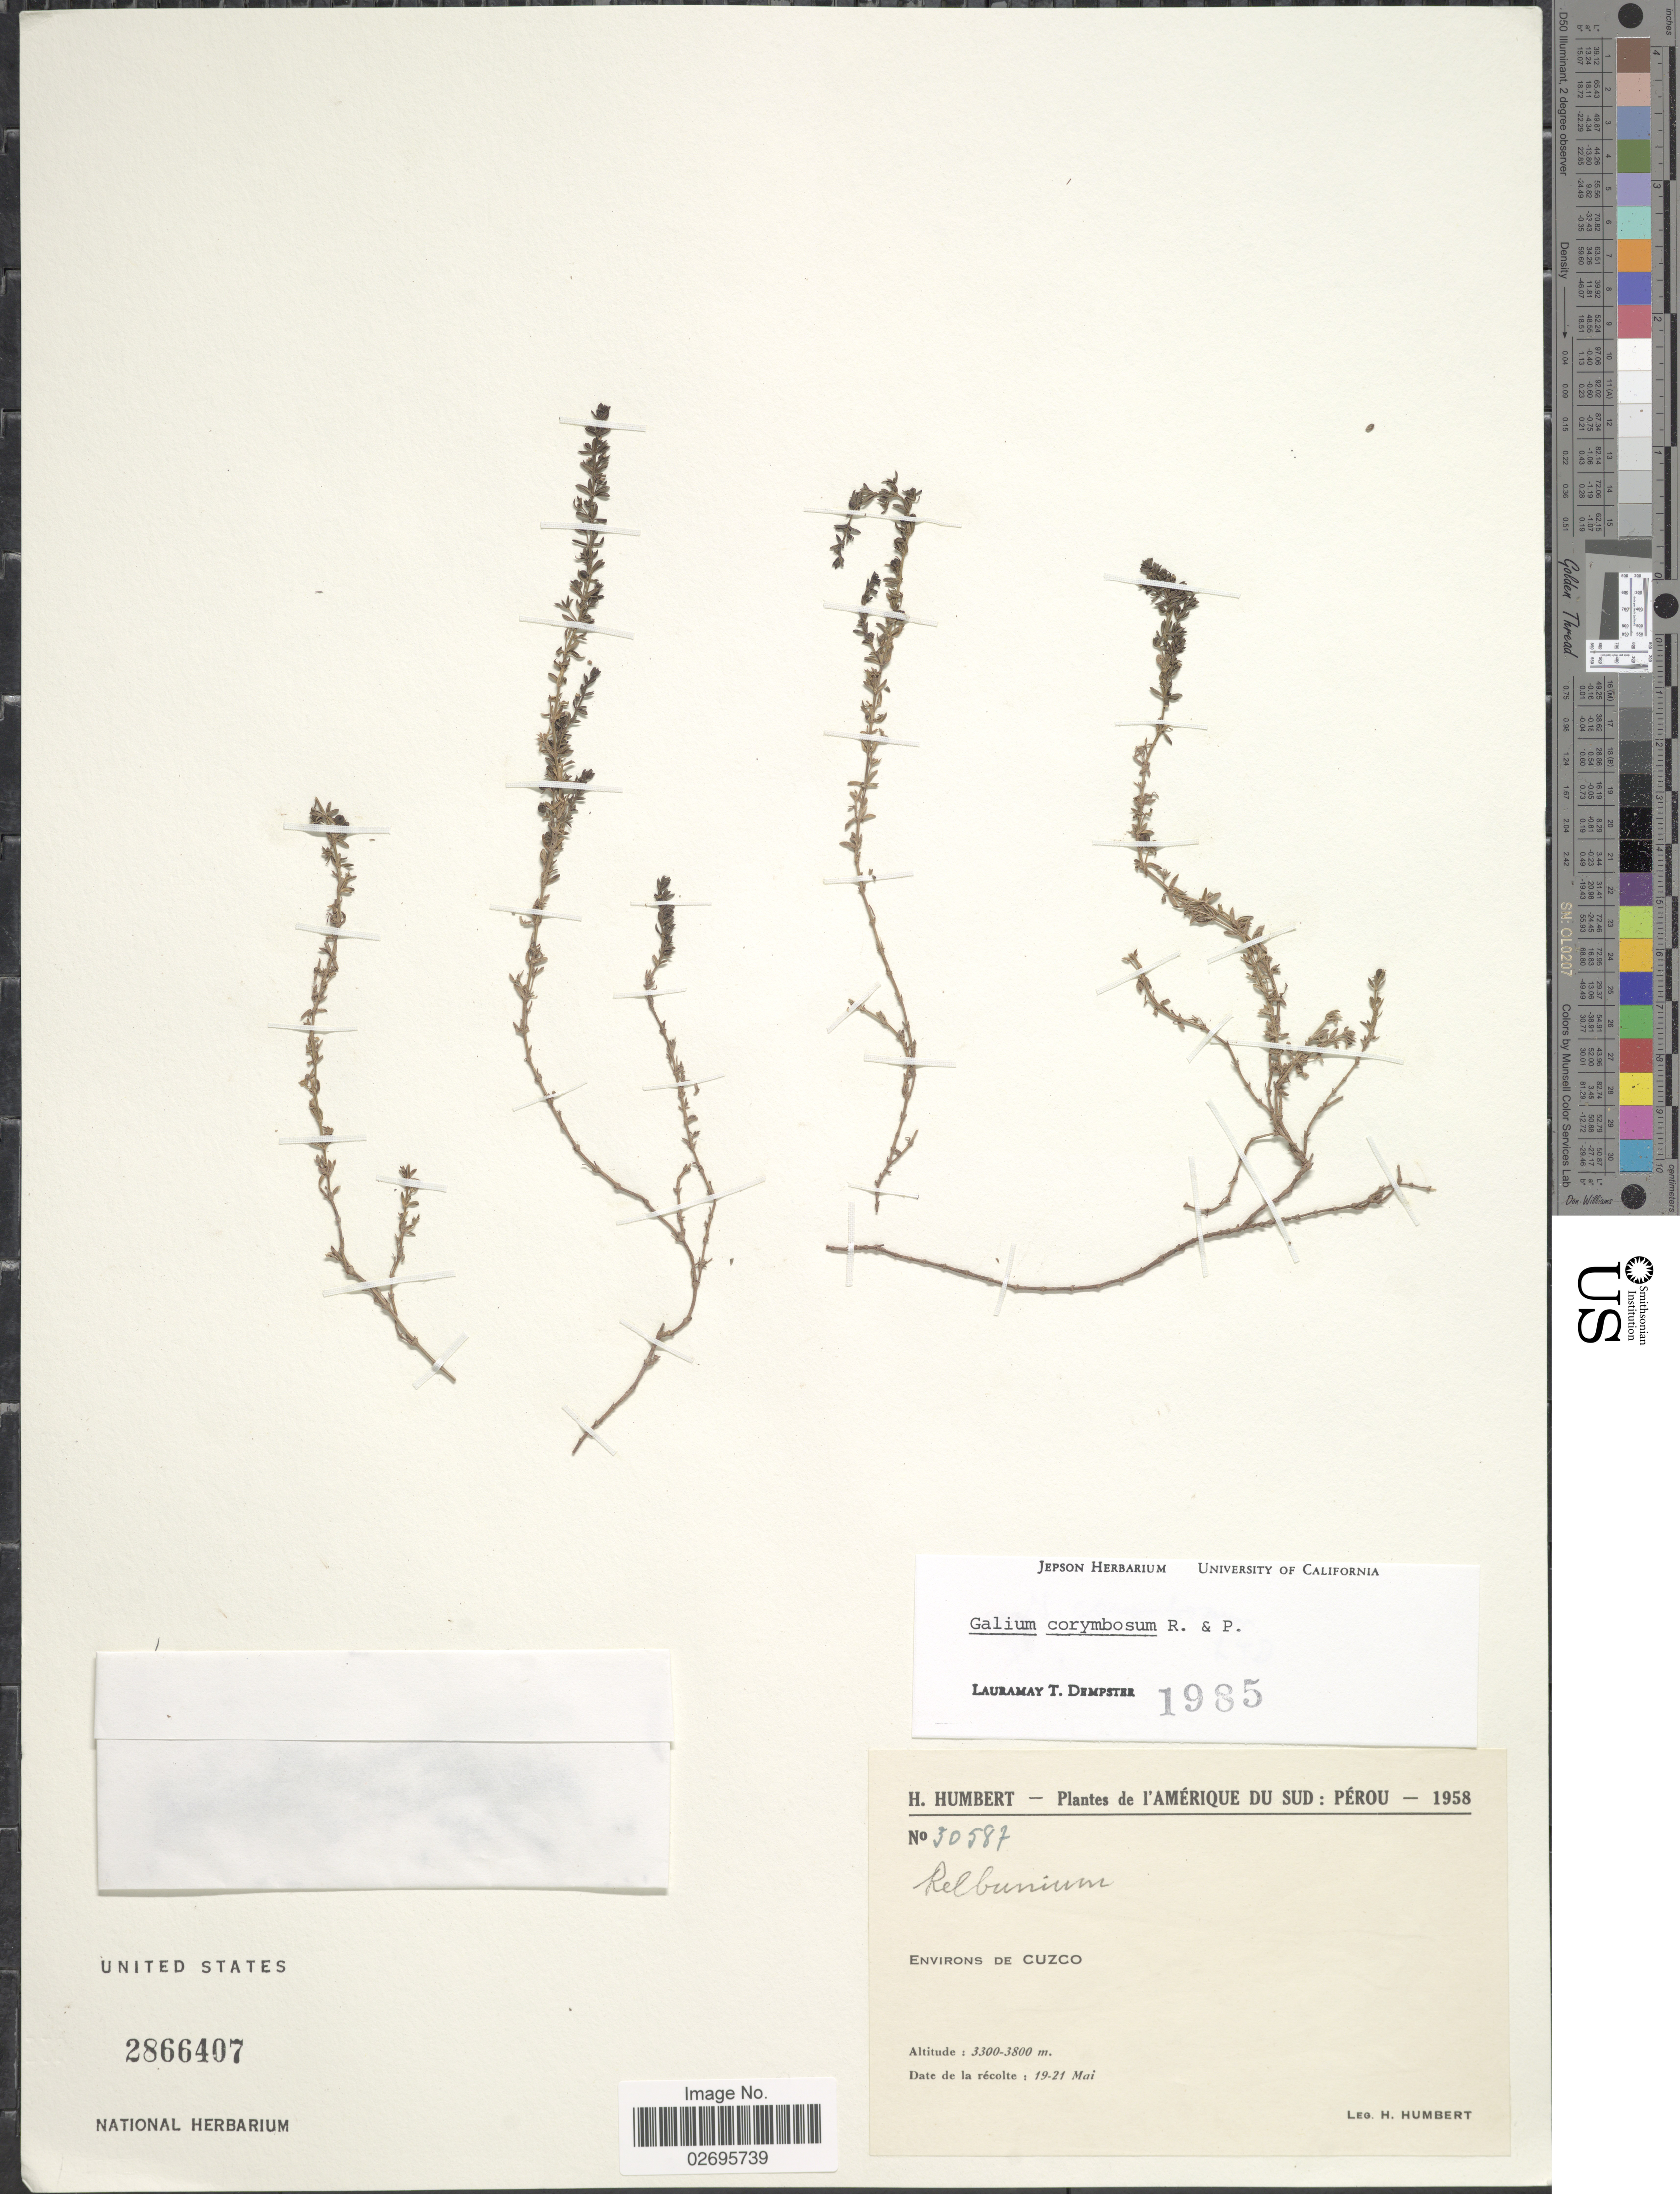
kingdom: Plantae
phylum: Tracheophyta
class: Magnoliopsida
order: Gentianales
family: Rubiaceae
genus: Galium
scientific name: Galium corymbosum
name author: Ruiz & Pav.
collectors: H. Humbert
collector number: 30587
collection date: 1958-05-19/1958-05-21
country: Peru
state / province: Cusco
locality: Environs de Cuzco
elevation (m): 3300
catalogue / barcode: US 2866407